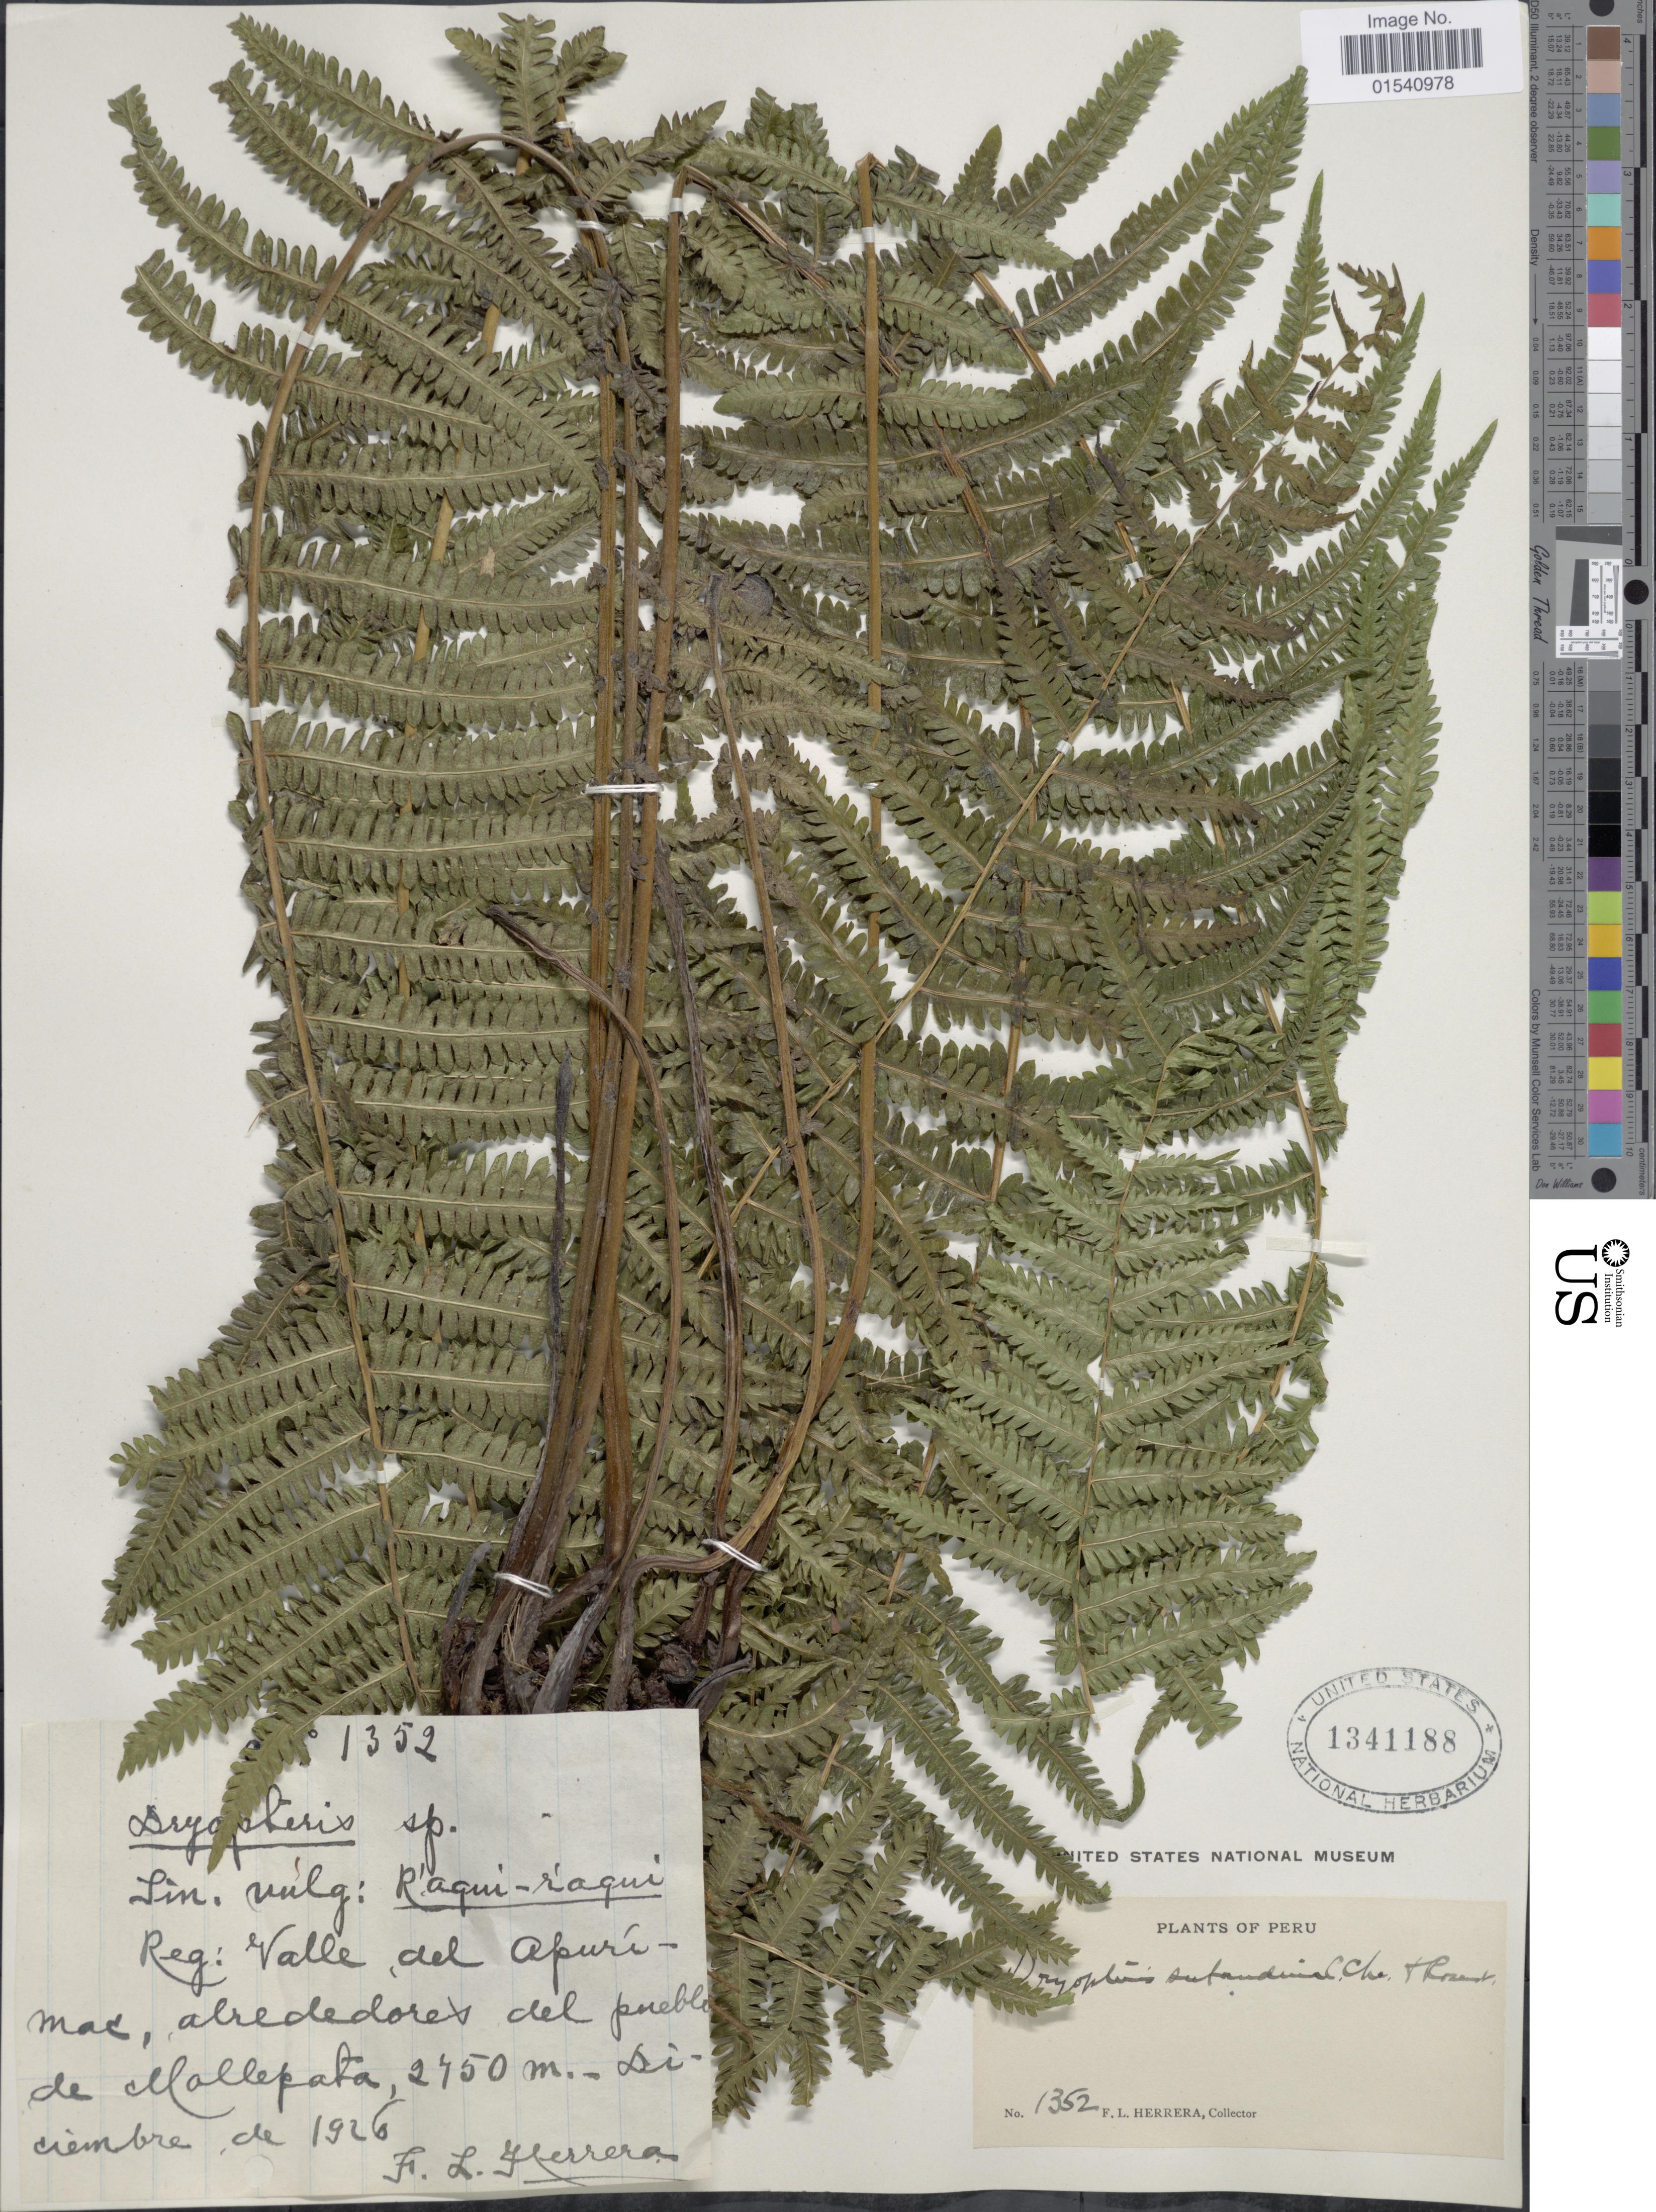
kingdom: Plantae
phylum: Tracheophyta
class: Polypodiopsida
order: Polypodiales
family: Thelypteridaceae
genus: Amauropelta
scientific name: Amauropelta rufa (Poir.) comb. nov., ined 2015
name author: (Poir.)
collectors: F. L. Herrera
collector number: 1352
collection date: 1926-12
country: Peru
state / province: Apurímac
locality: Valle del Apurimac, alrededores del pueblo de Mollepata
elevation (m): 2750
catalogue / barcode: US 1341188